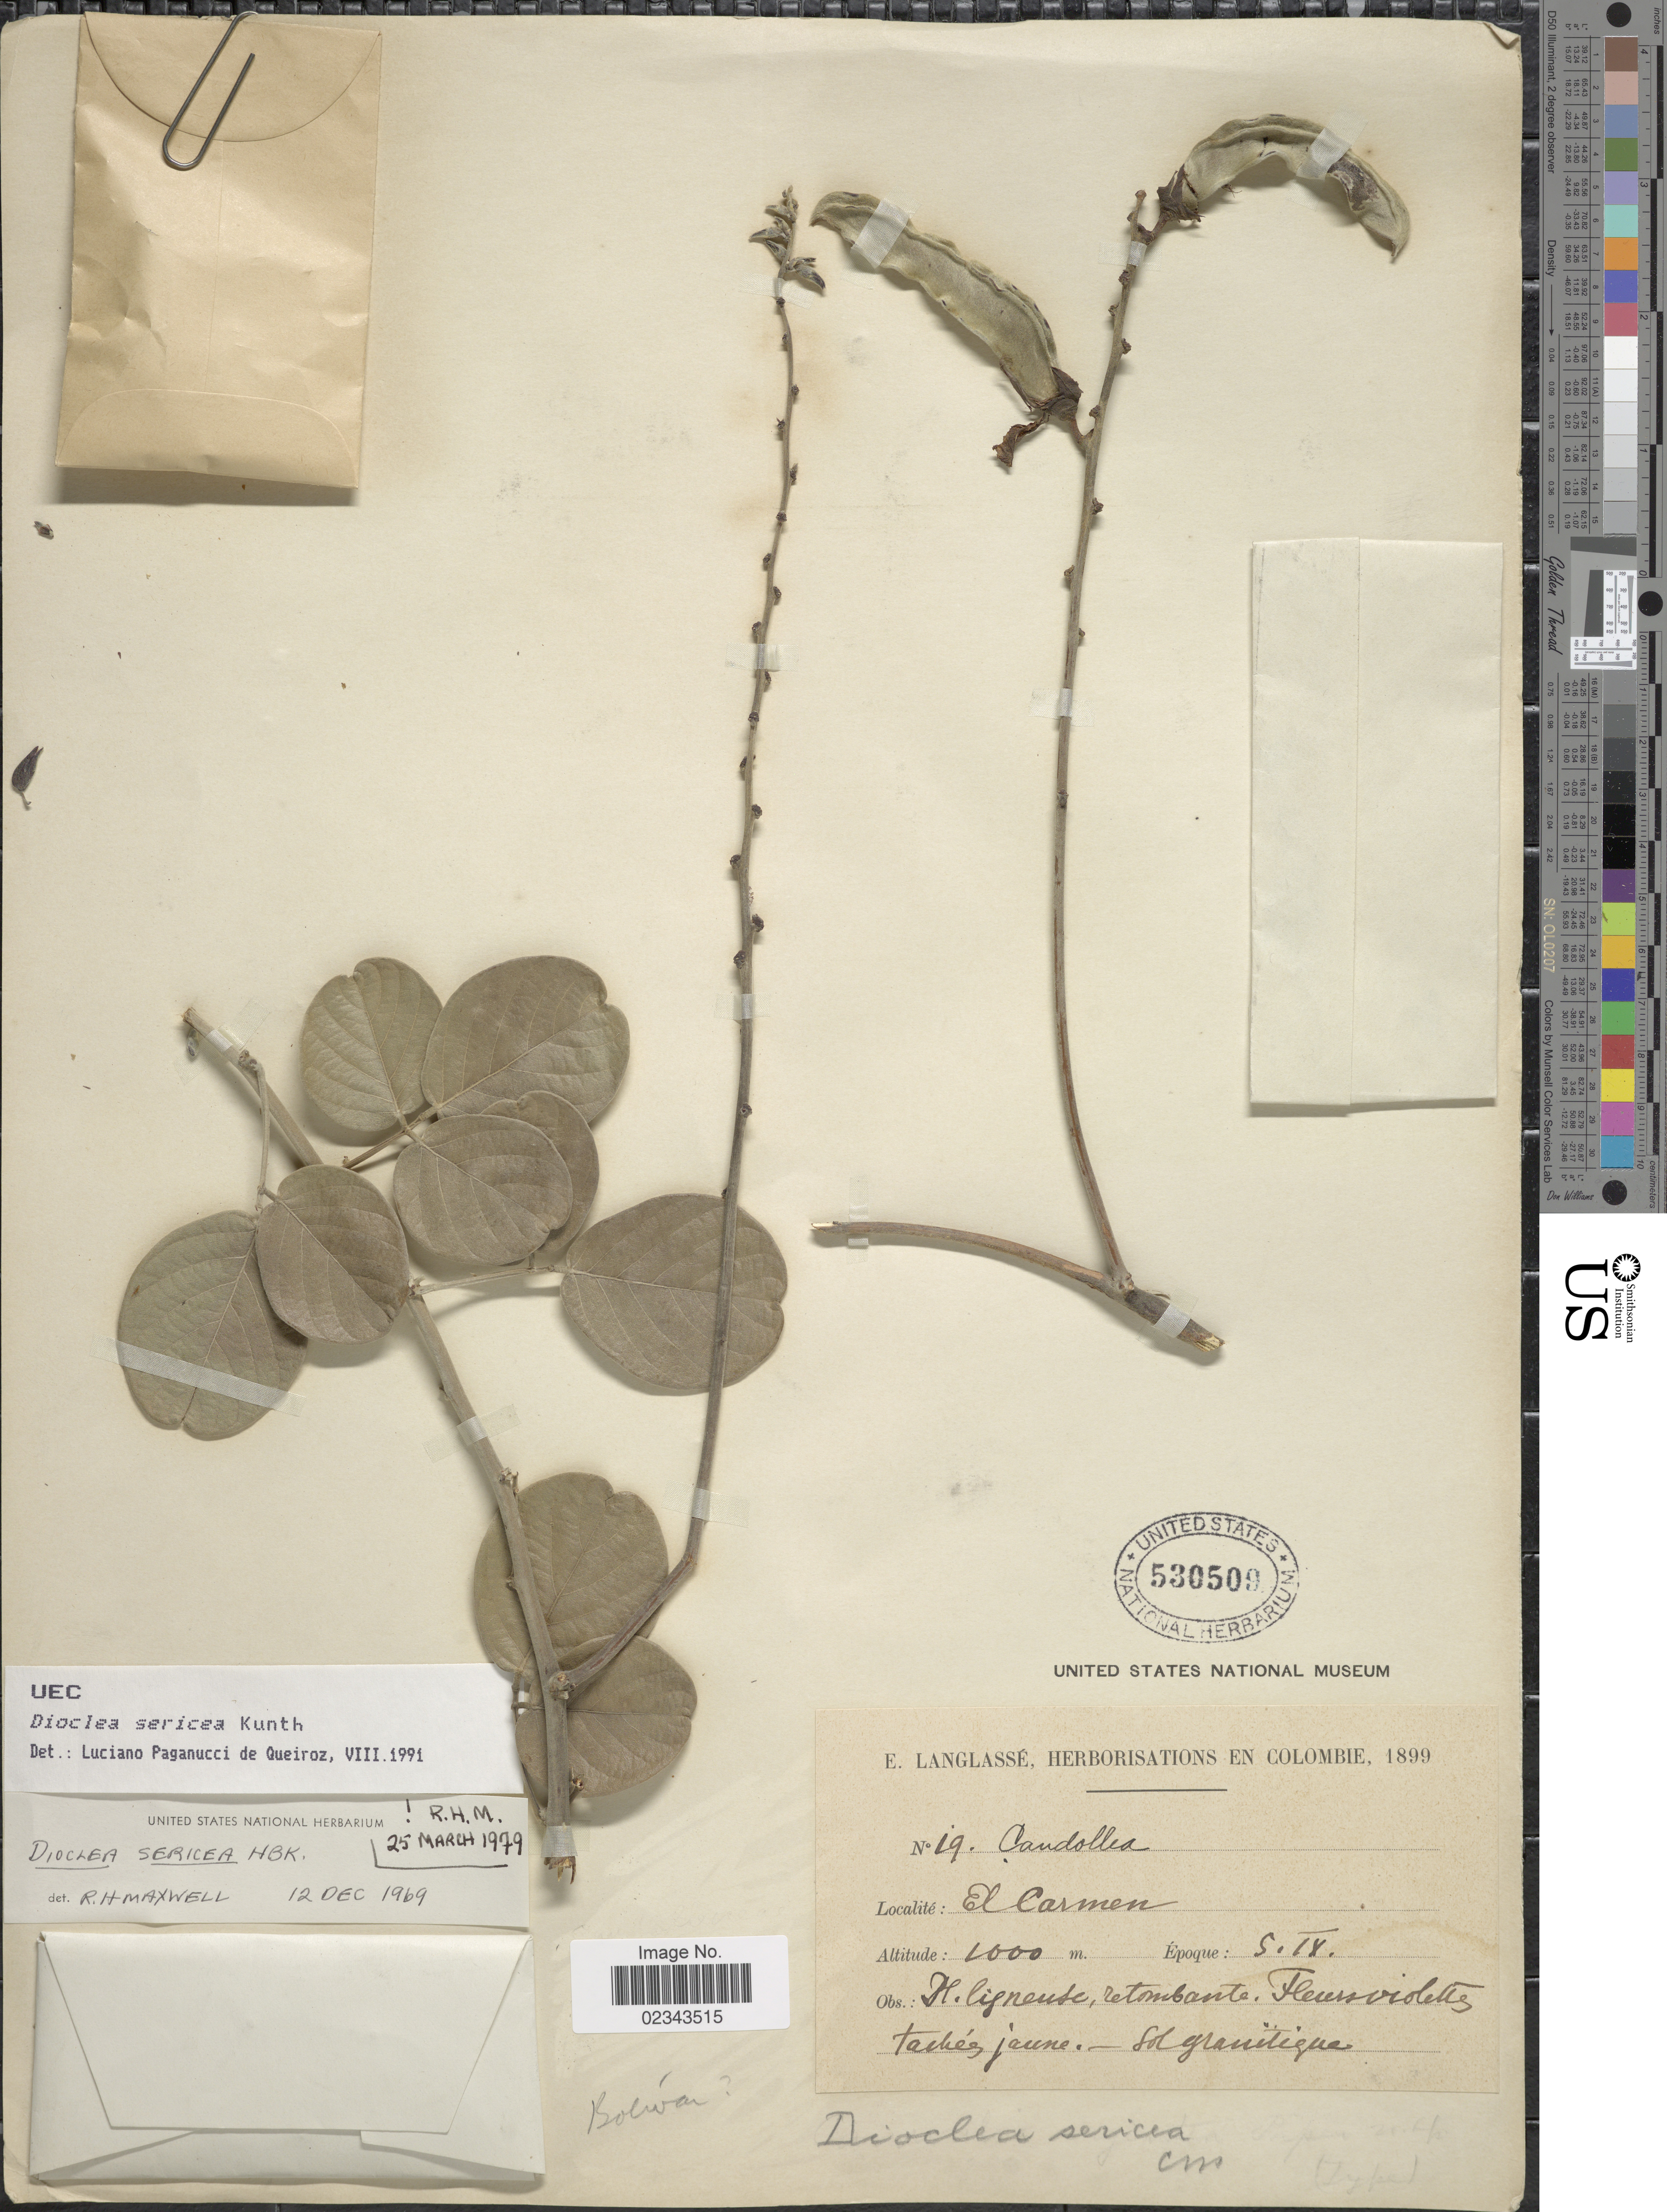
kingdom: Plantae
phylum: Tracheophyta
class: Magnoliopsida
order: Fabales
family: Fabaceae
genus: Dioclea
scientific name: Dioclea sericea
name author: Kunth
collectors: E. Langlassé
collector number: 19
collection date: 1899-09-05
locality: El Carmen, Bolivar [unsure placement]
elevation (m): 1000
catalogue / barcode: US 530509